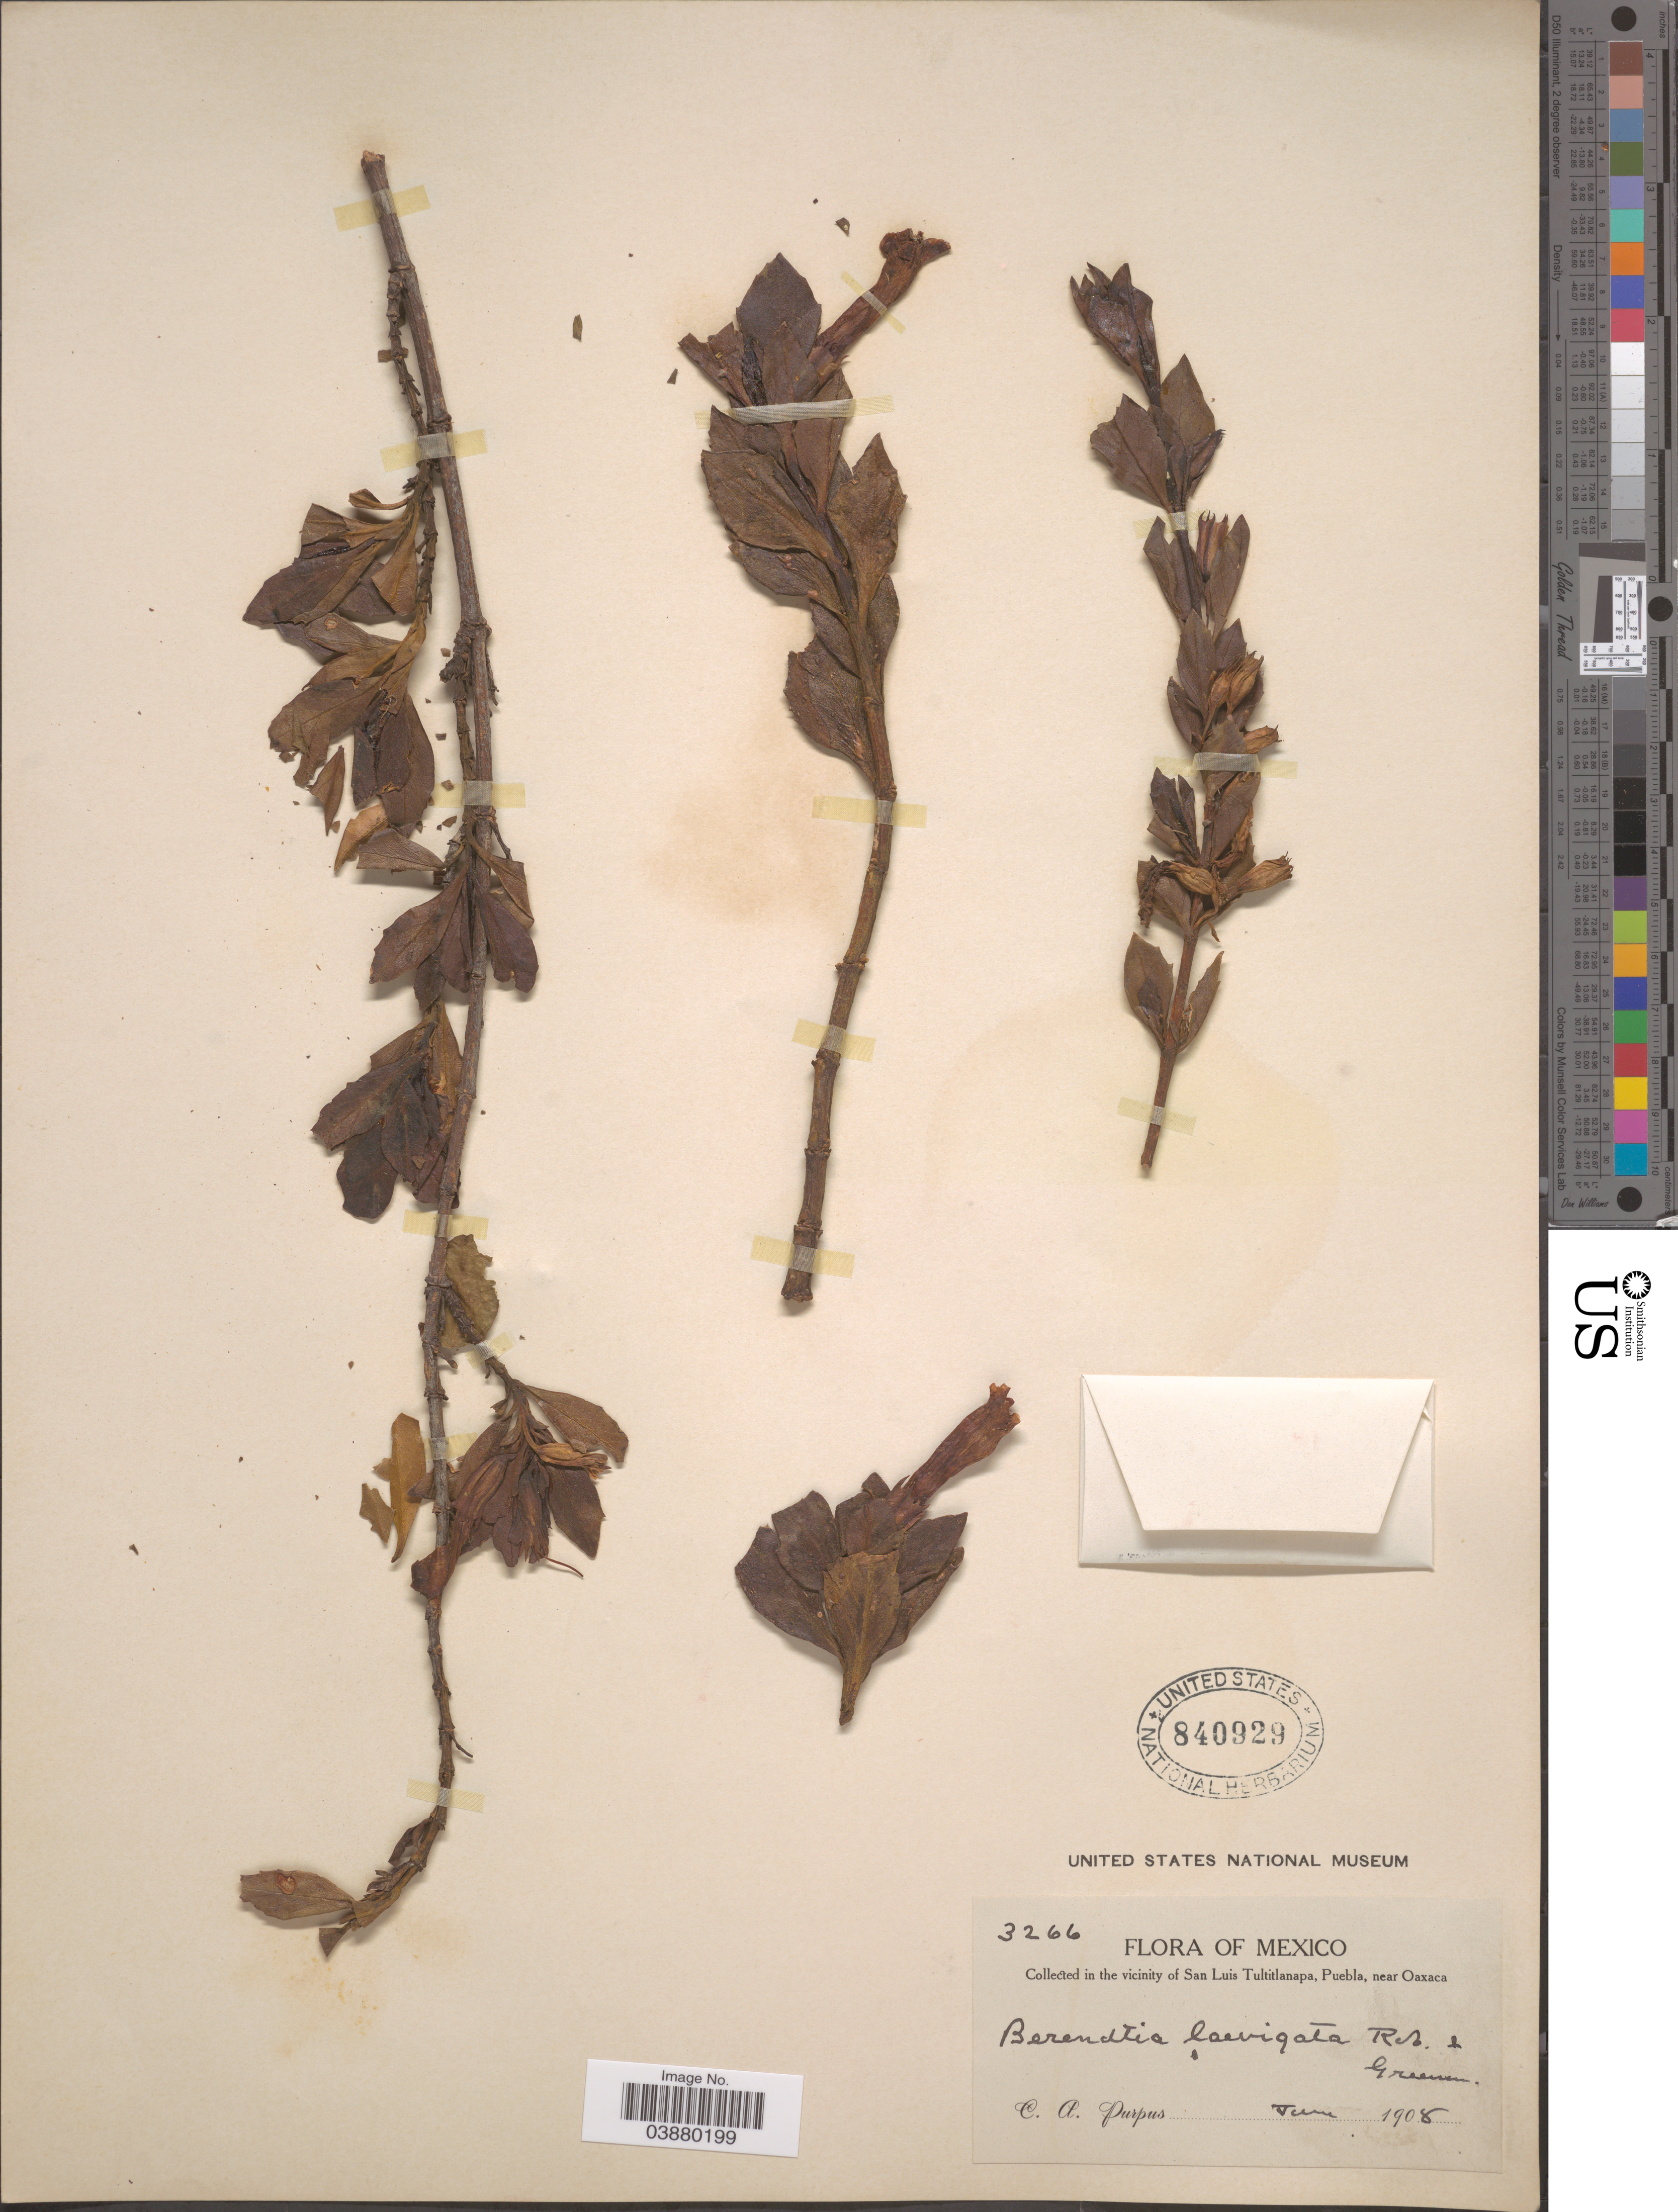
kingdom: Plantae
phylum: Tracheophyta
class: Magnoliopsida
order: Lamiales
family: Phrymaceae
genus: Hemichaena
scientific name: Hemichaena levigata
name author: (B.L. Rob. & Greenm.) Thieret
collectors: C. A. Purpus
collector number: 3266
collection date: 1908-06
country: Mexico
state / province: Puebla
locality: In the vicinity of San Luis Tultitlanapa, near Oaxaca.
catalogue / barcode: US 840929